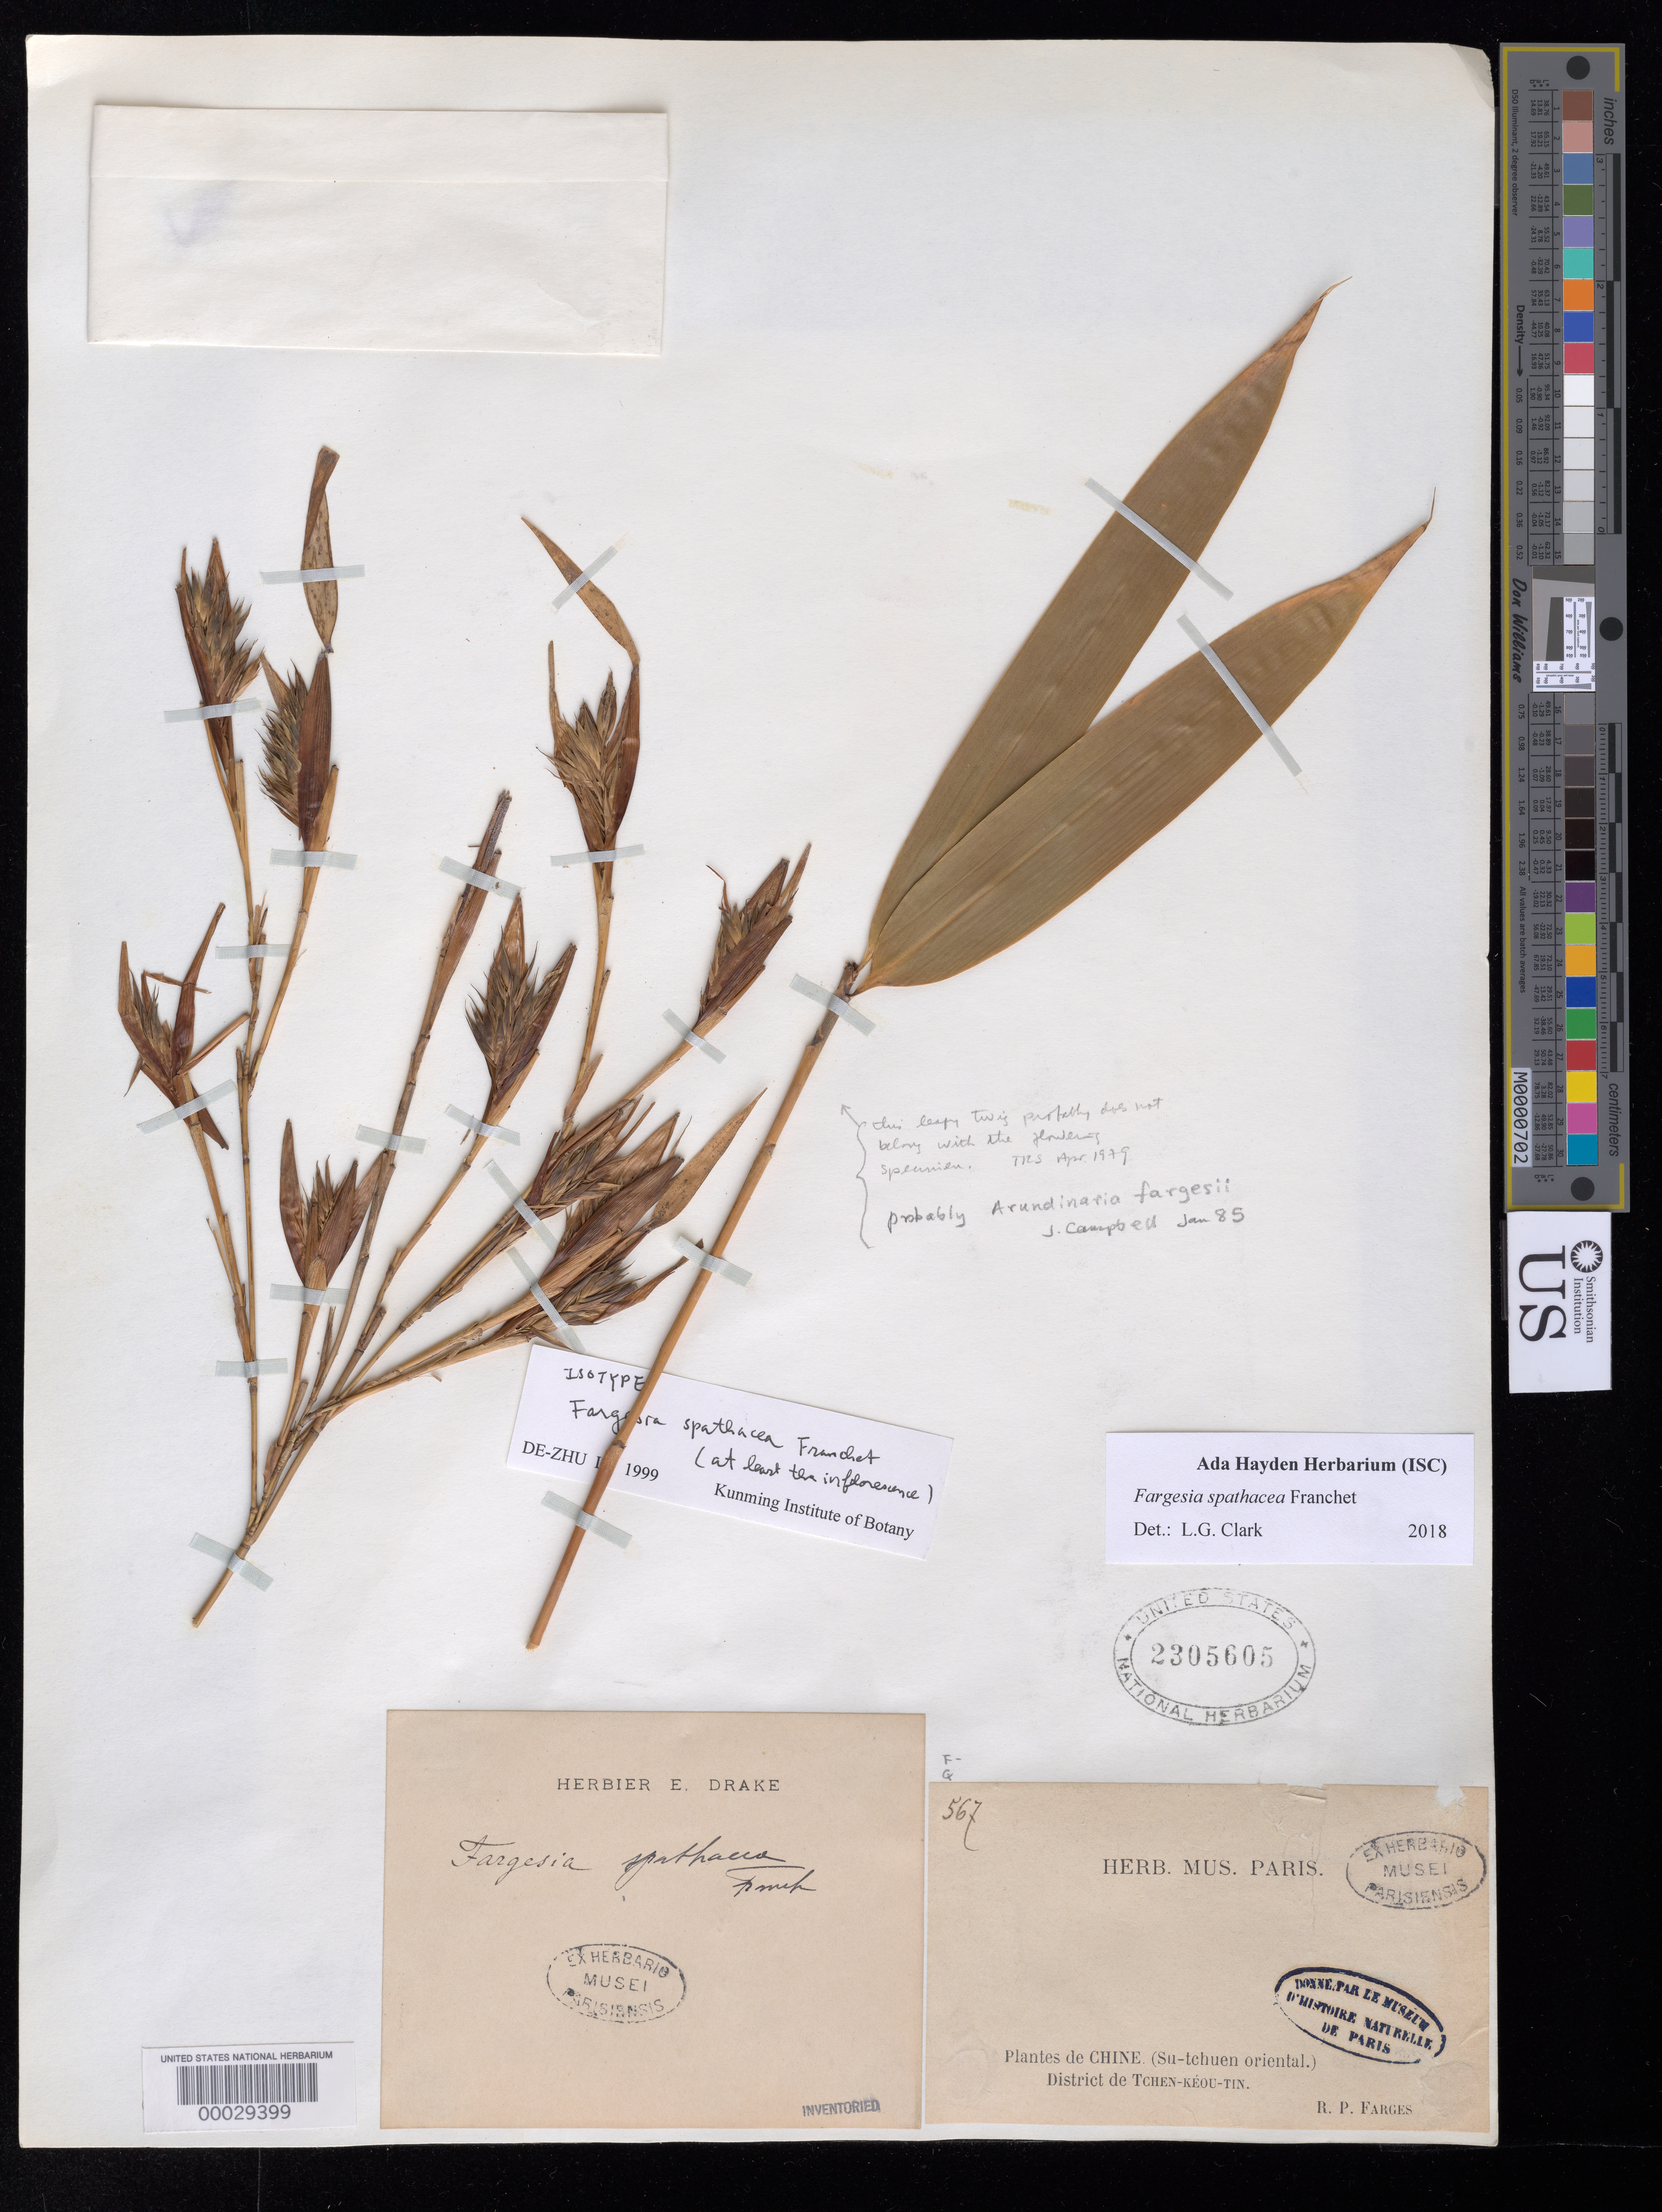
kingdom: Plantae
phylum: Tracheophyta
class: Liliopsida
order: Poales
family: Poaceae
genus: Fargesia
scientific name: Fargesia spathacea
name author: Franch.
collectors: P. G. Farges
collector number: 567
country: China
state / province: Sichuan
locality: District de tchen-keou-tin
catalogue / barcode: US 2305605